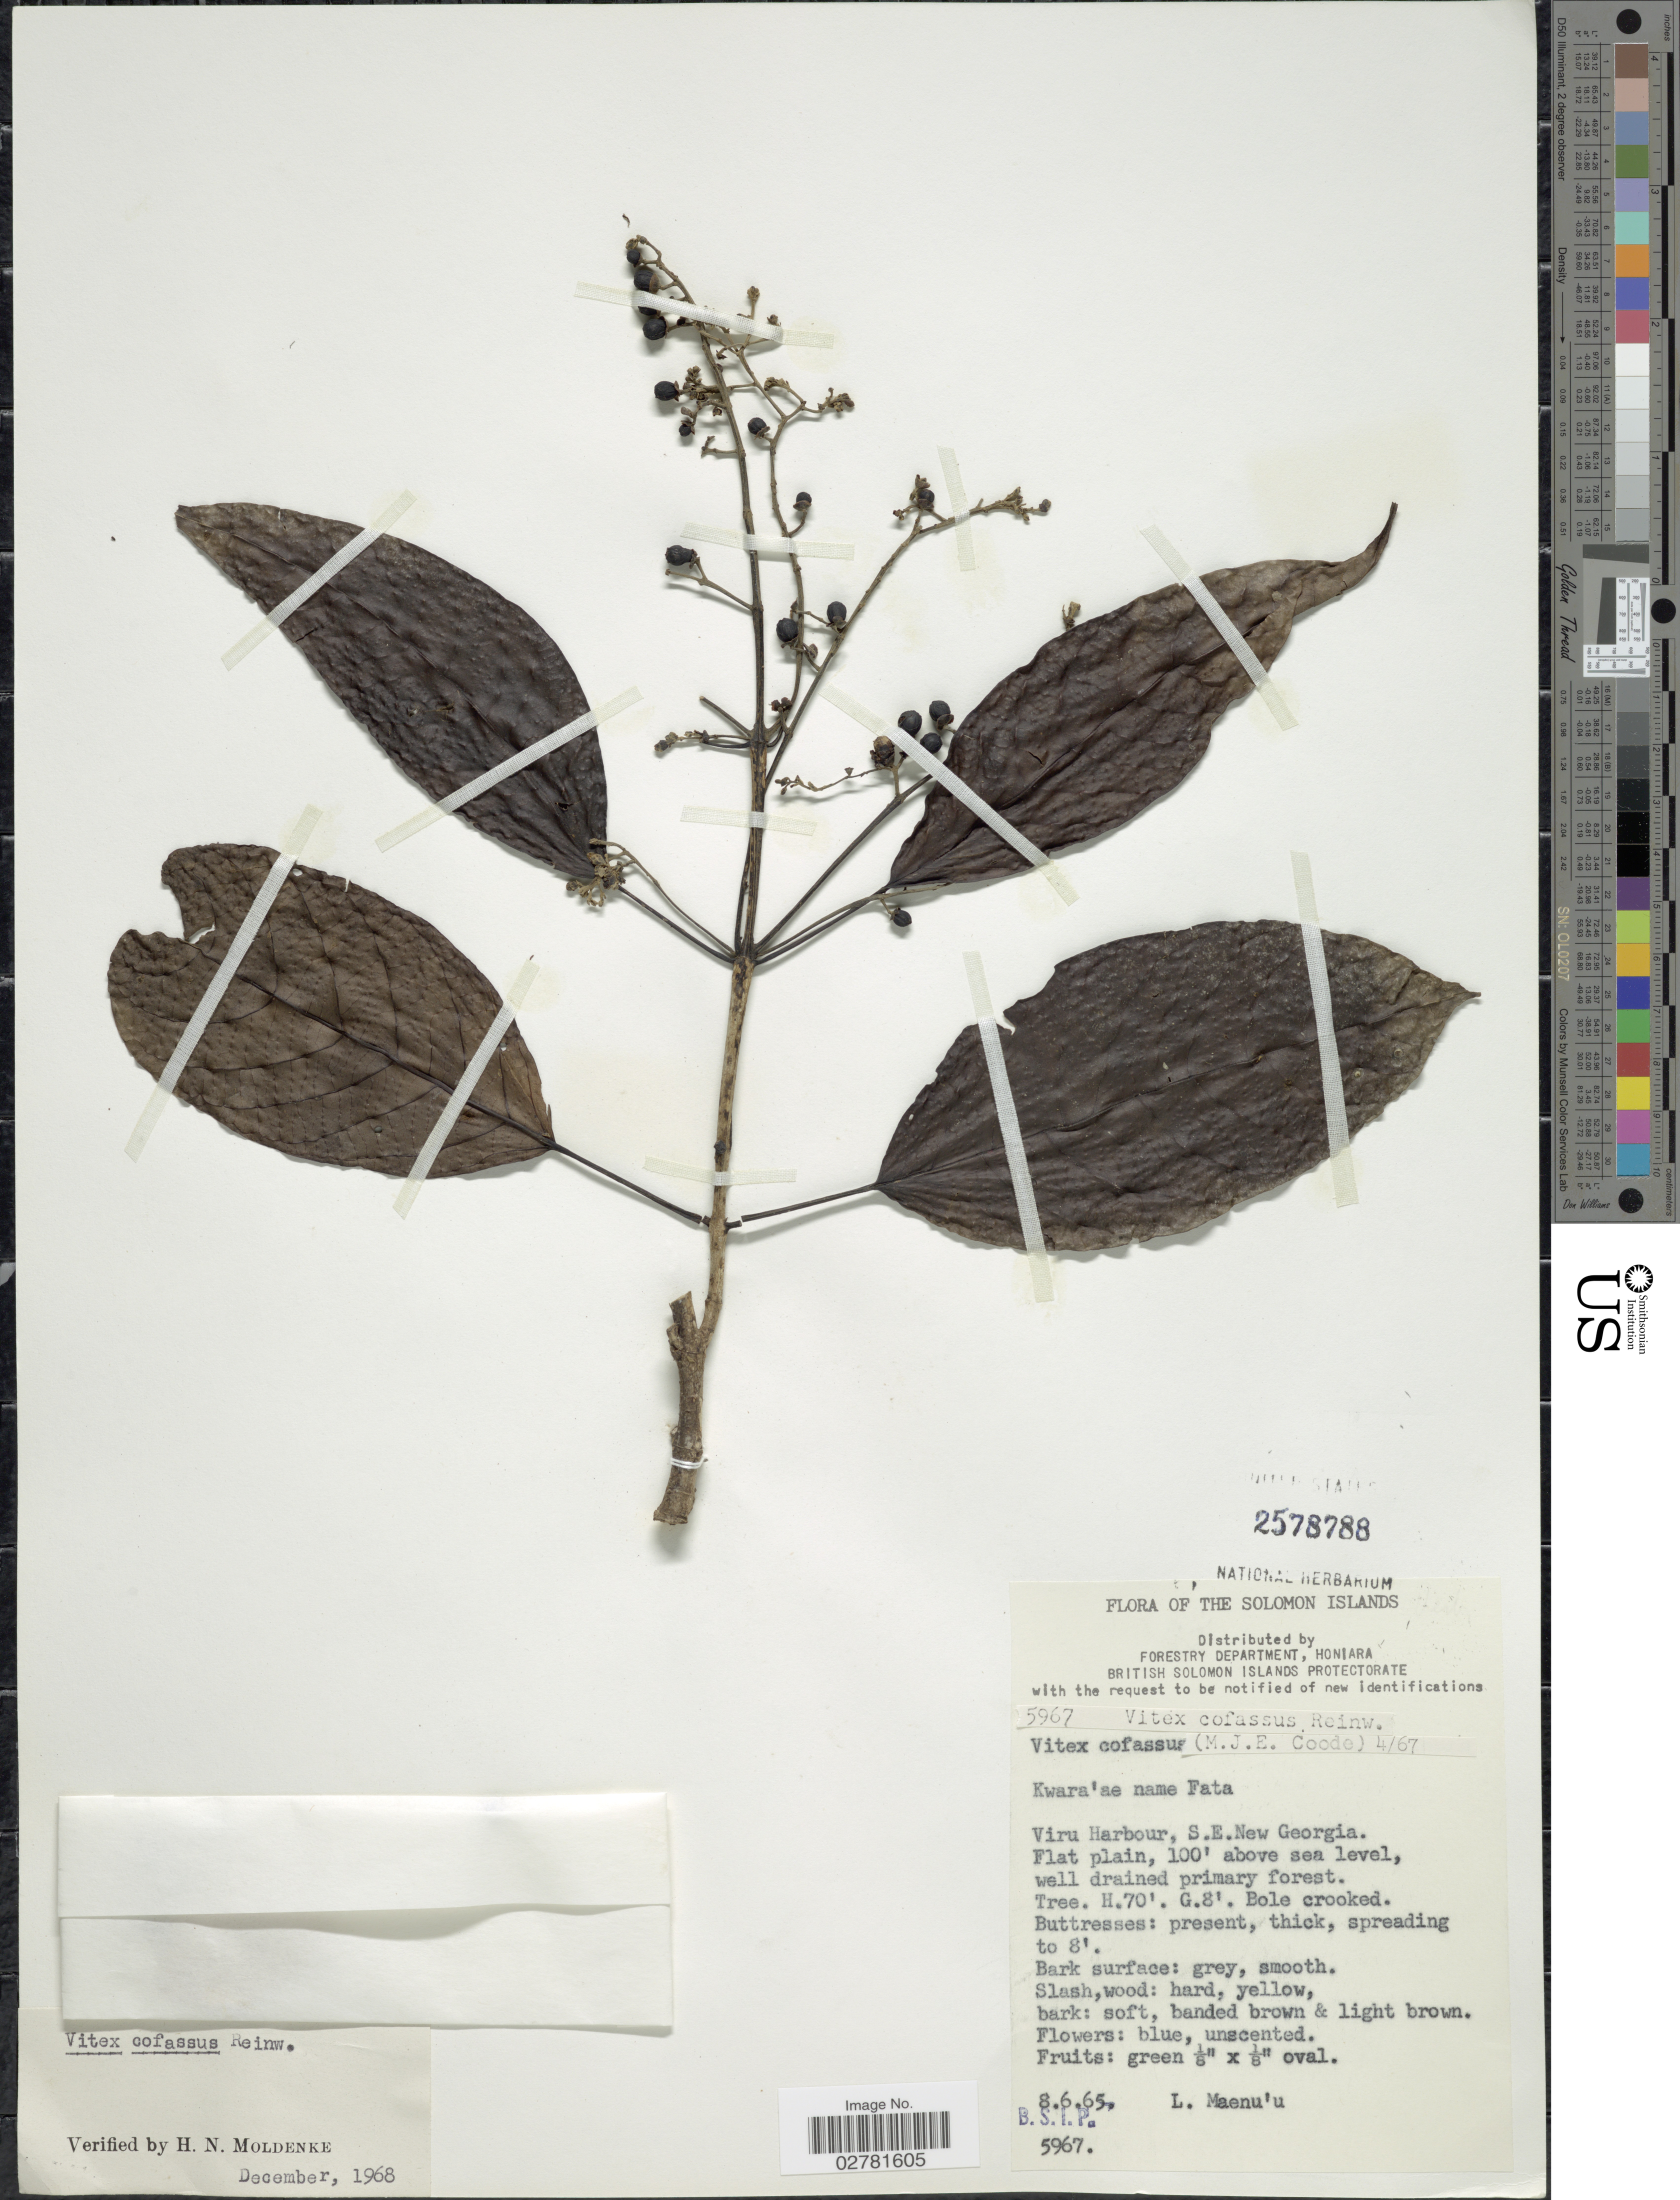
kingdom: Plantae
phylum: Tracheophyta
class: Magnoliopsida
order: Lamiales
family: Lamiaceae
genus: Vitex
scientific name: Vitex cofassus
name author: Reinw. ex Blume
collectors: L. Maenu'u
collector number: B.S.I.P.5967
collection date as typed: Transcribed d/m/y: 8/6/65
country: Solomon Islands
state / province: Solomon Islands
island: New Georgia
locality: Viru Harbour, S.E. New Georgia.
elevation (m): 30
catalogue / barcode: US 2578788